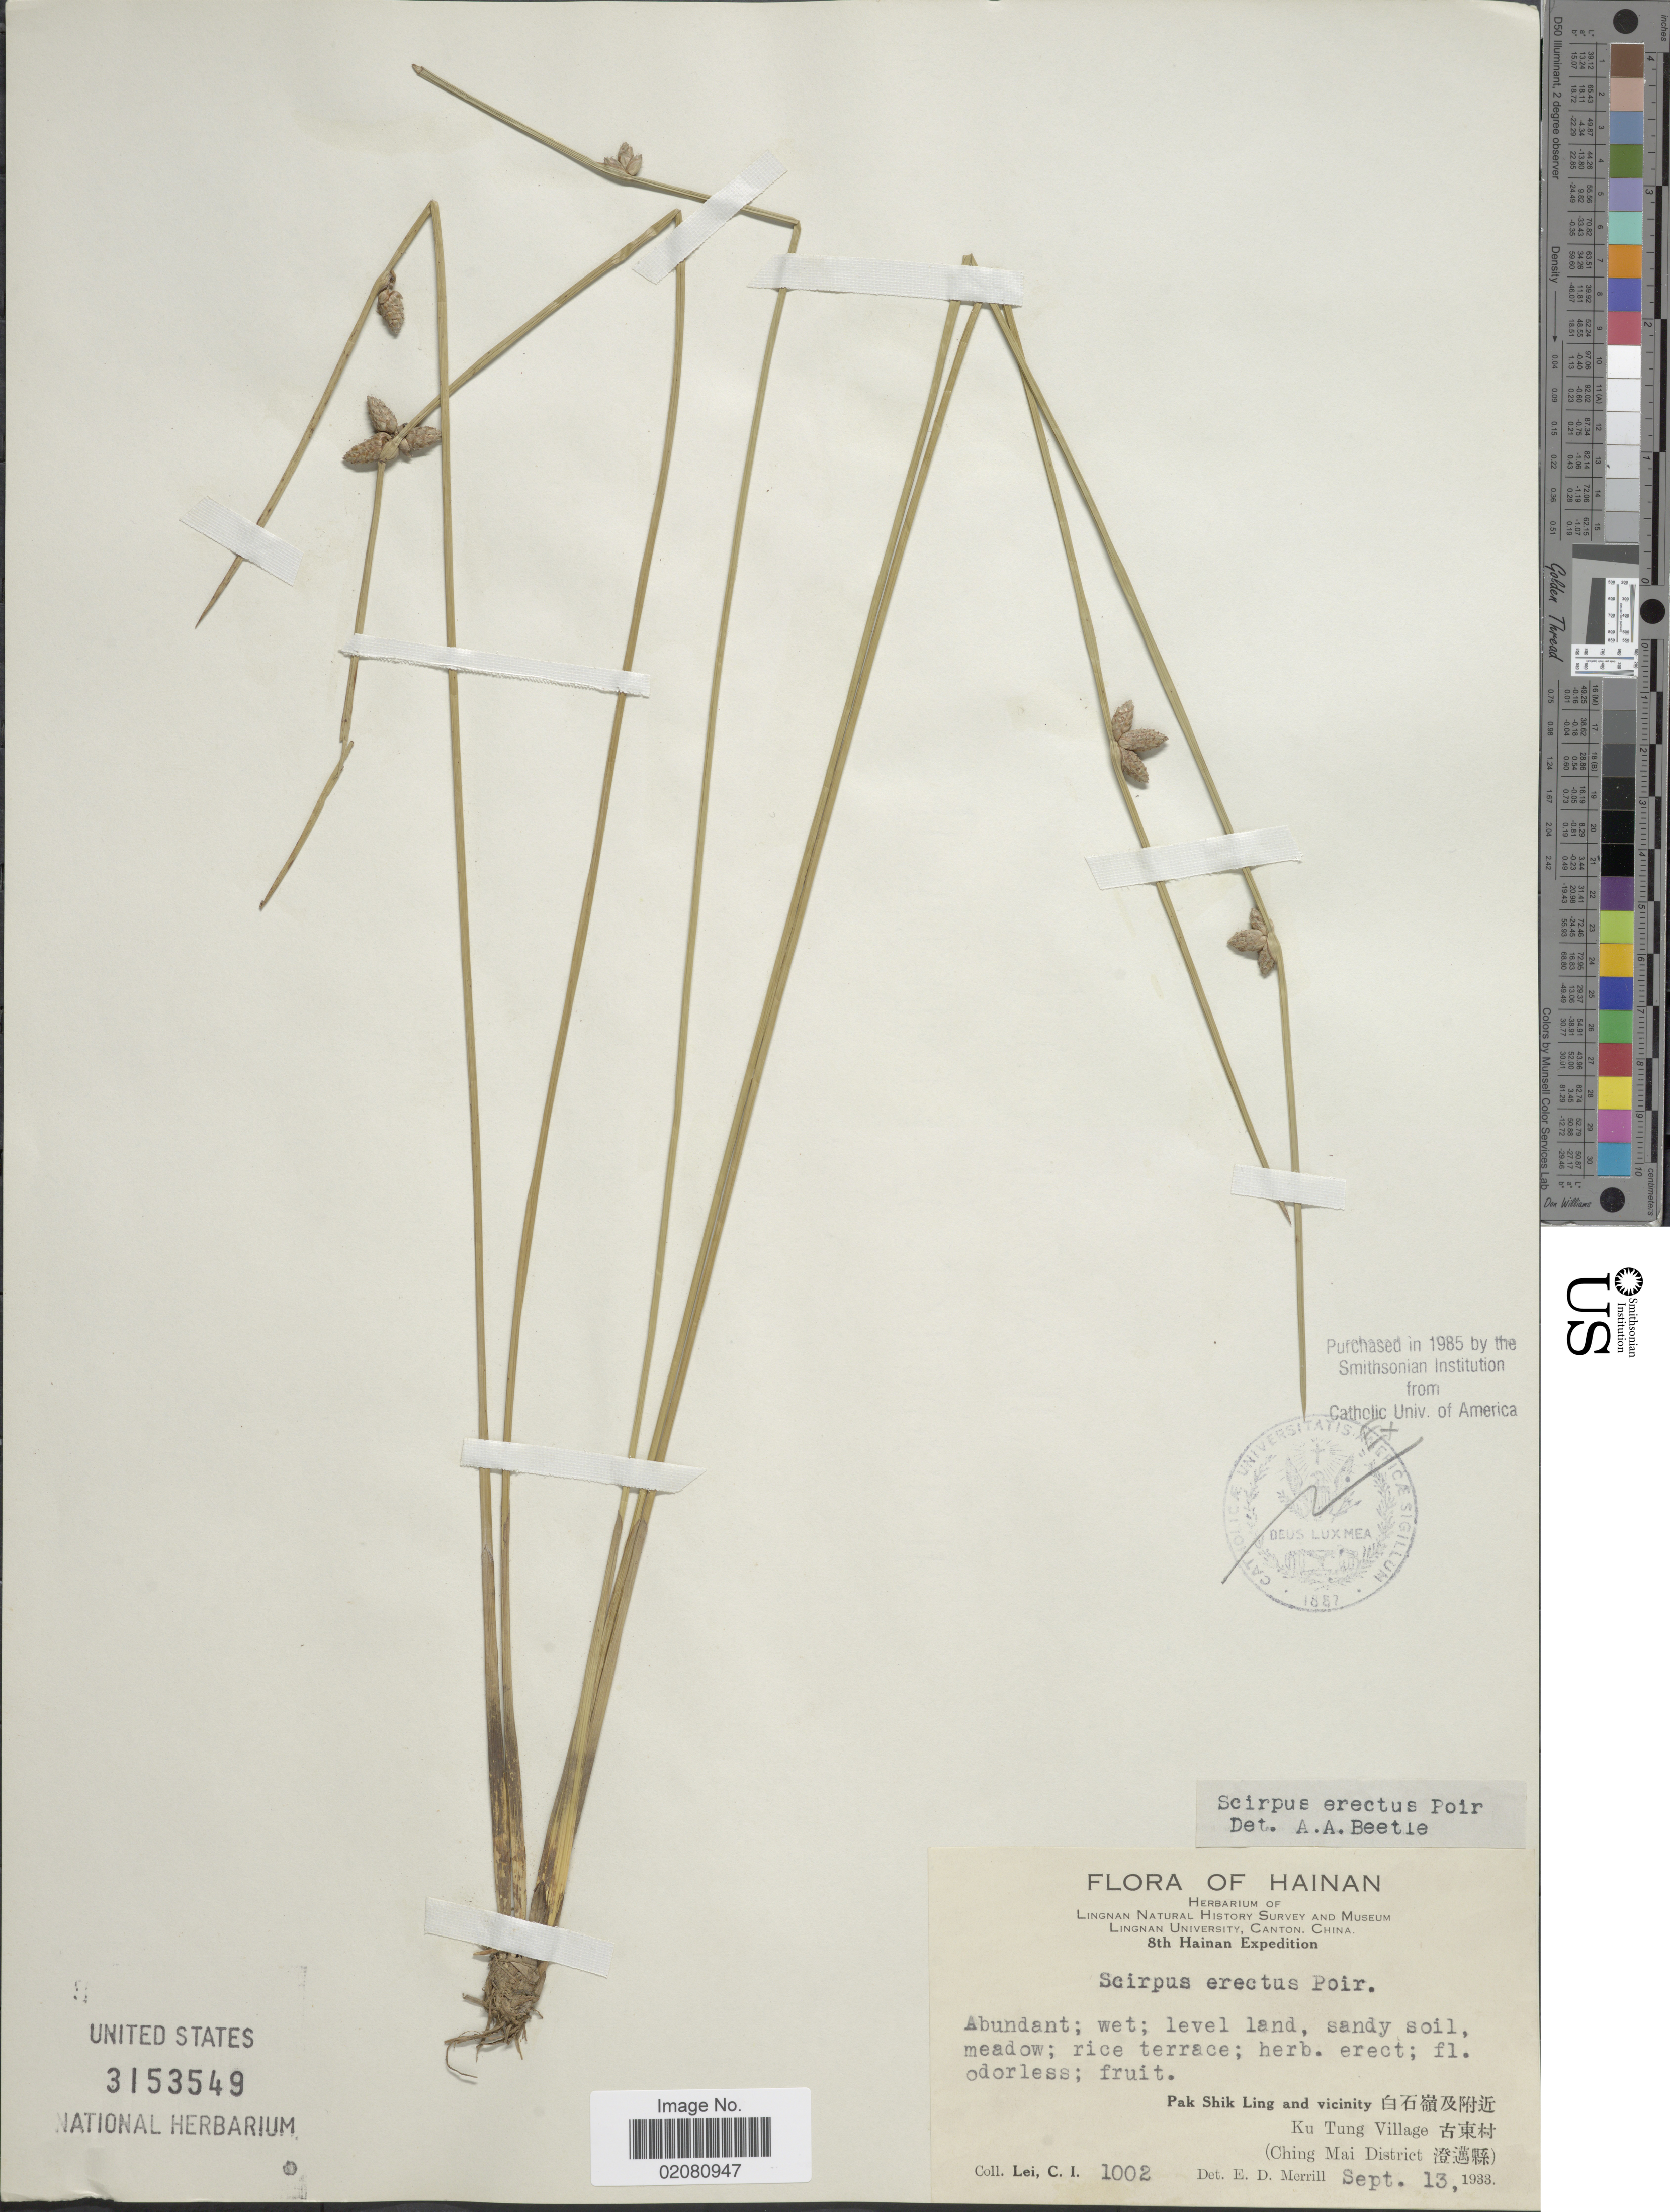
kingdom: Plantae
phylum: Tracheophyta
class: Liliopsida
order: Poales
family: Cyperaceae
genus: Schoenoplectus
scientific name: Schoenoplectus juncoides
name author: (Roxb.) Palla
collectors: C. I. Lei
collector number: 1002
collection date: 1933-09-13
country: China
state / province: Hainan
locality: Pak Shik Ling and vicinity X. Ku Tung Village X. (Ching Mai District X)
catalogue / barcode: US 3153549